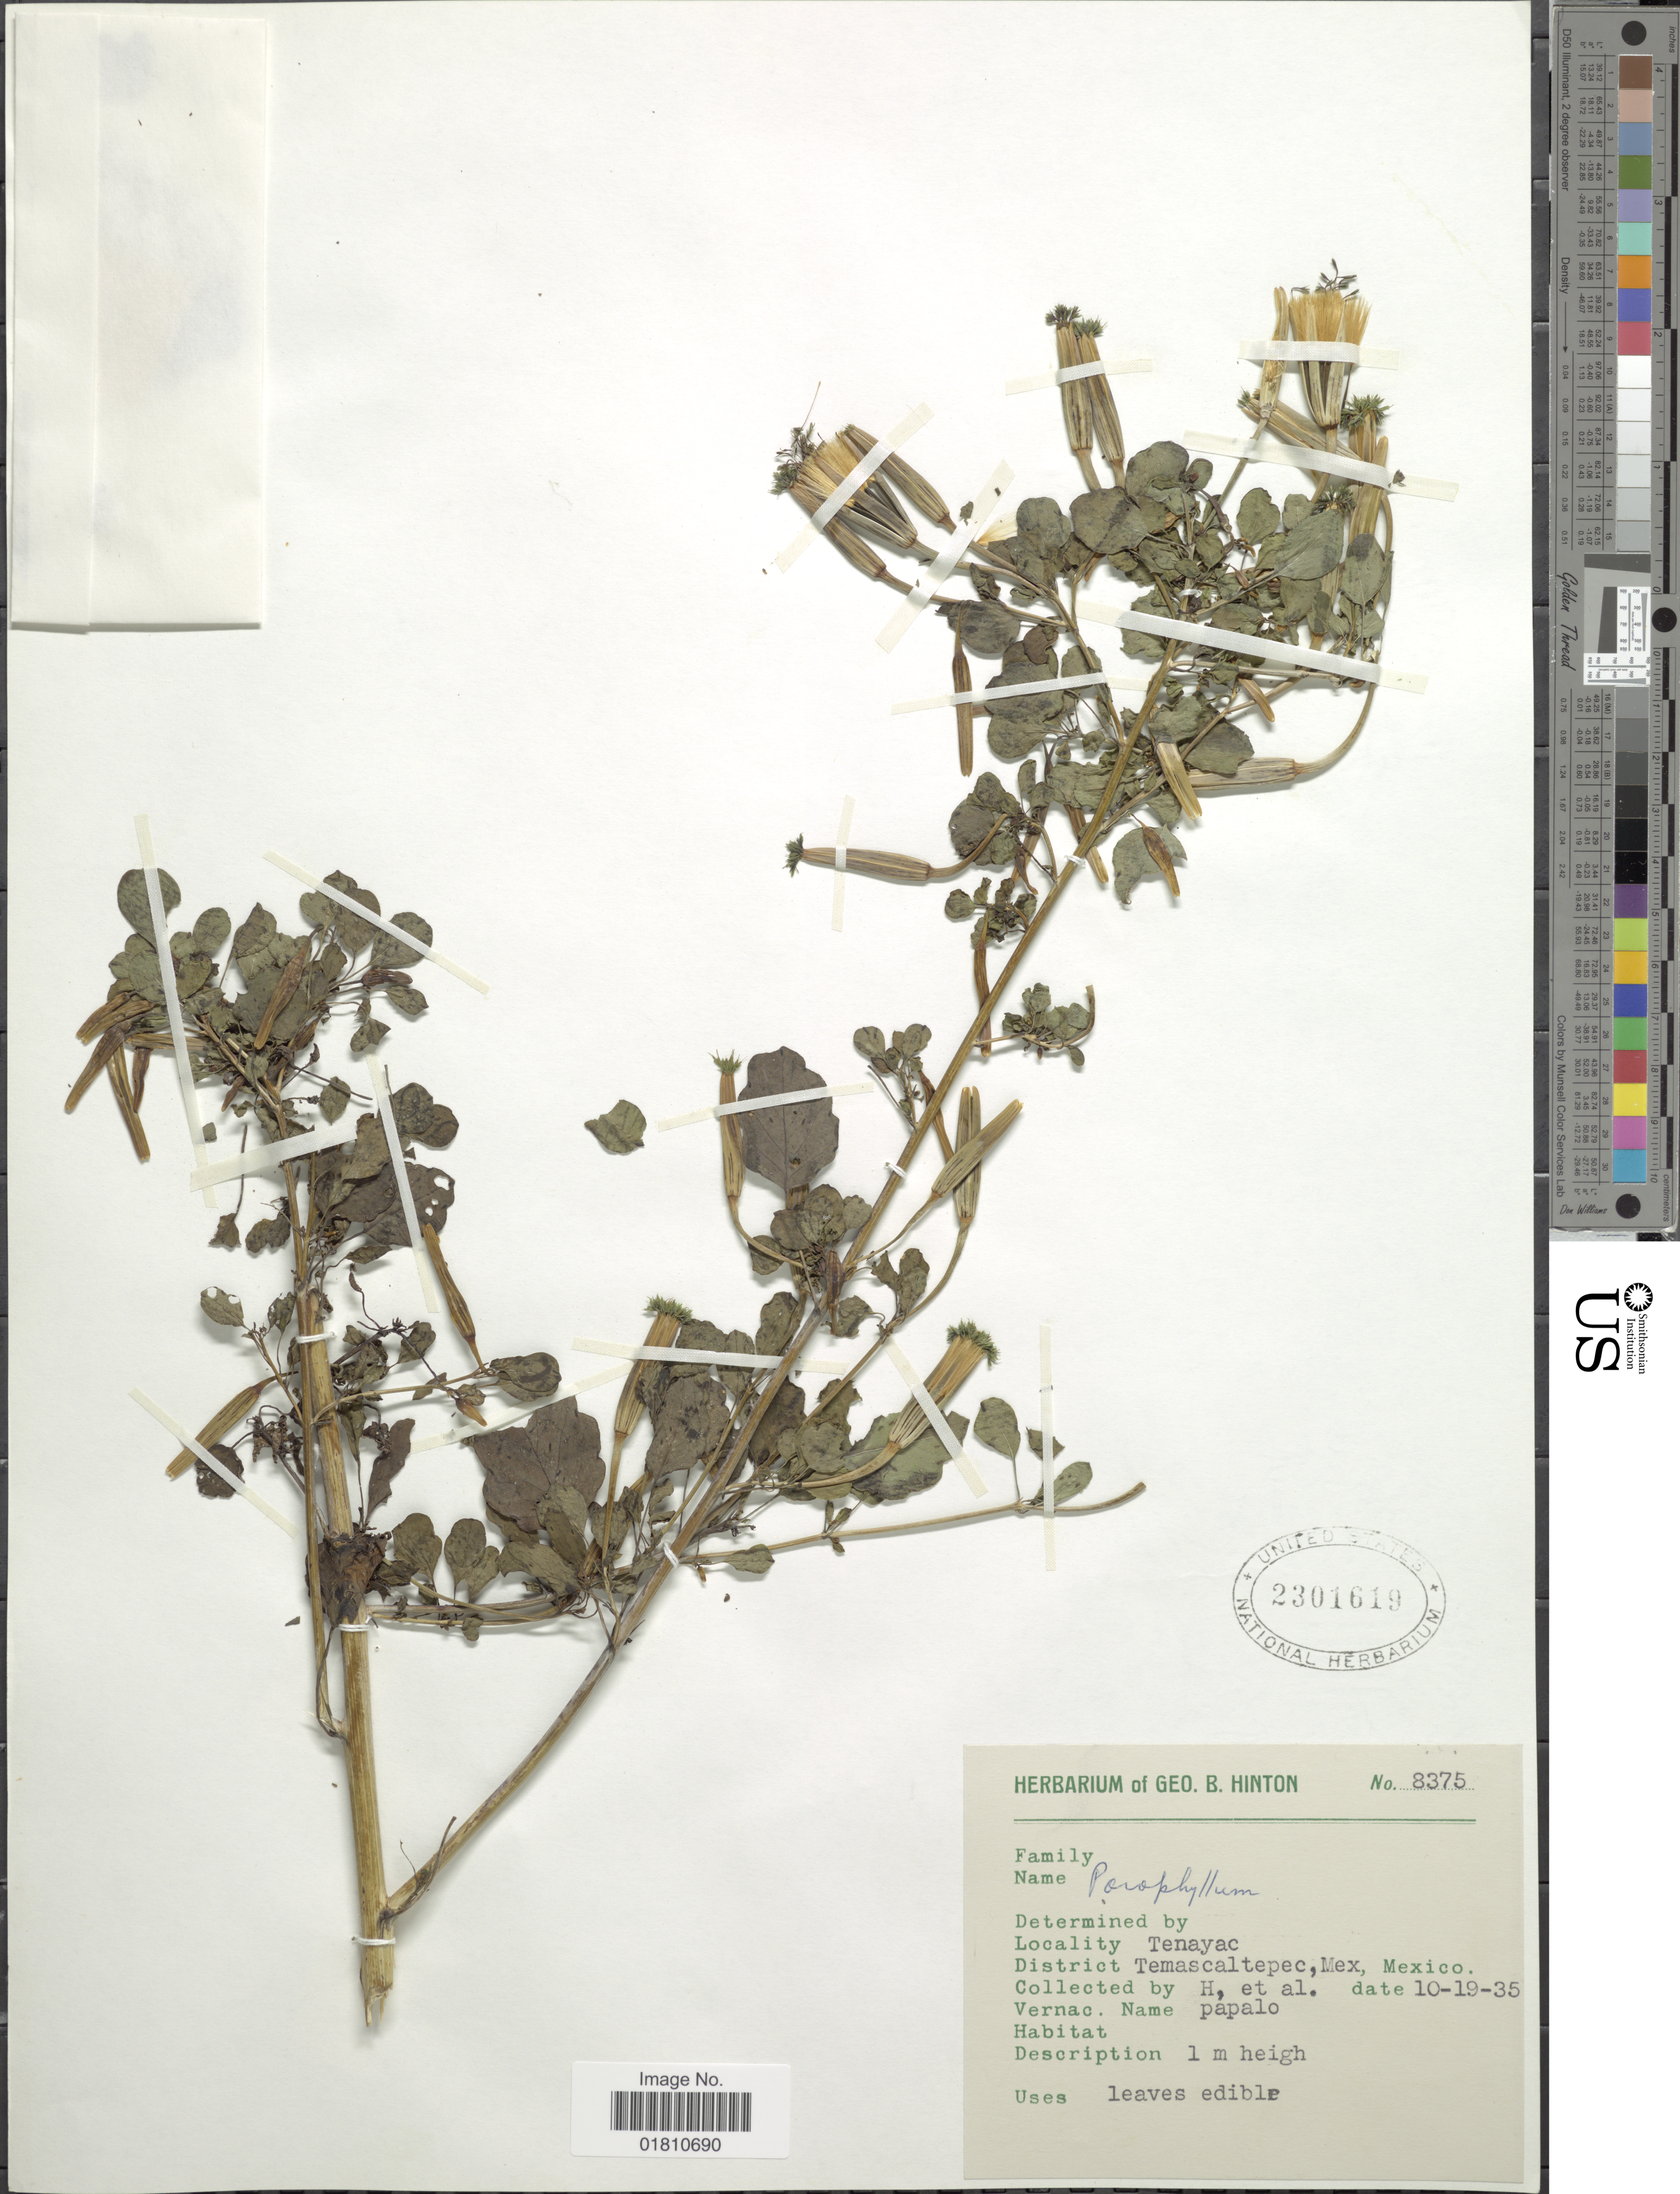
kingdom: Plantae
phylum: Tracheophyta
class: Magnoliopsida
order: Asterales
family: Asteraceae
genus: Porophyllum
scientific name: Porophyllum macrocephalum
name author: DC.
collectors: G. B. Hinton & et al.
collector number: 8375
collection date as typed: Transcribed d/m/y: 19/10/35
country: Mexico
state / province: México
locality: Tenayac, District Temascaltepec.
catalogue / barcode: US 2301619